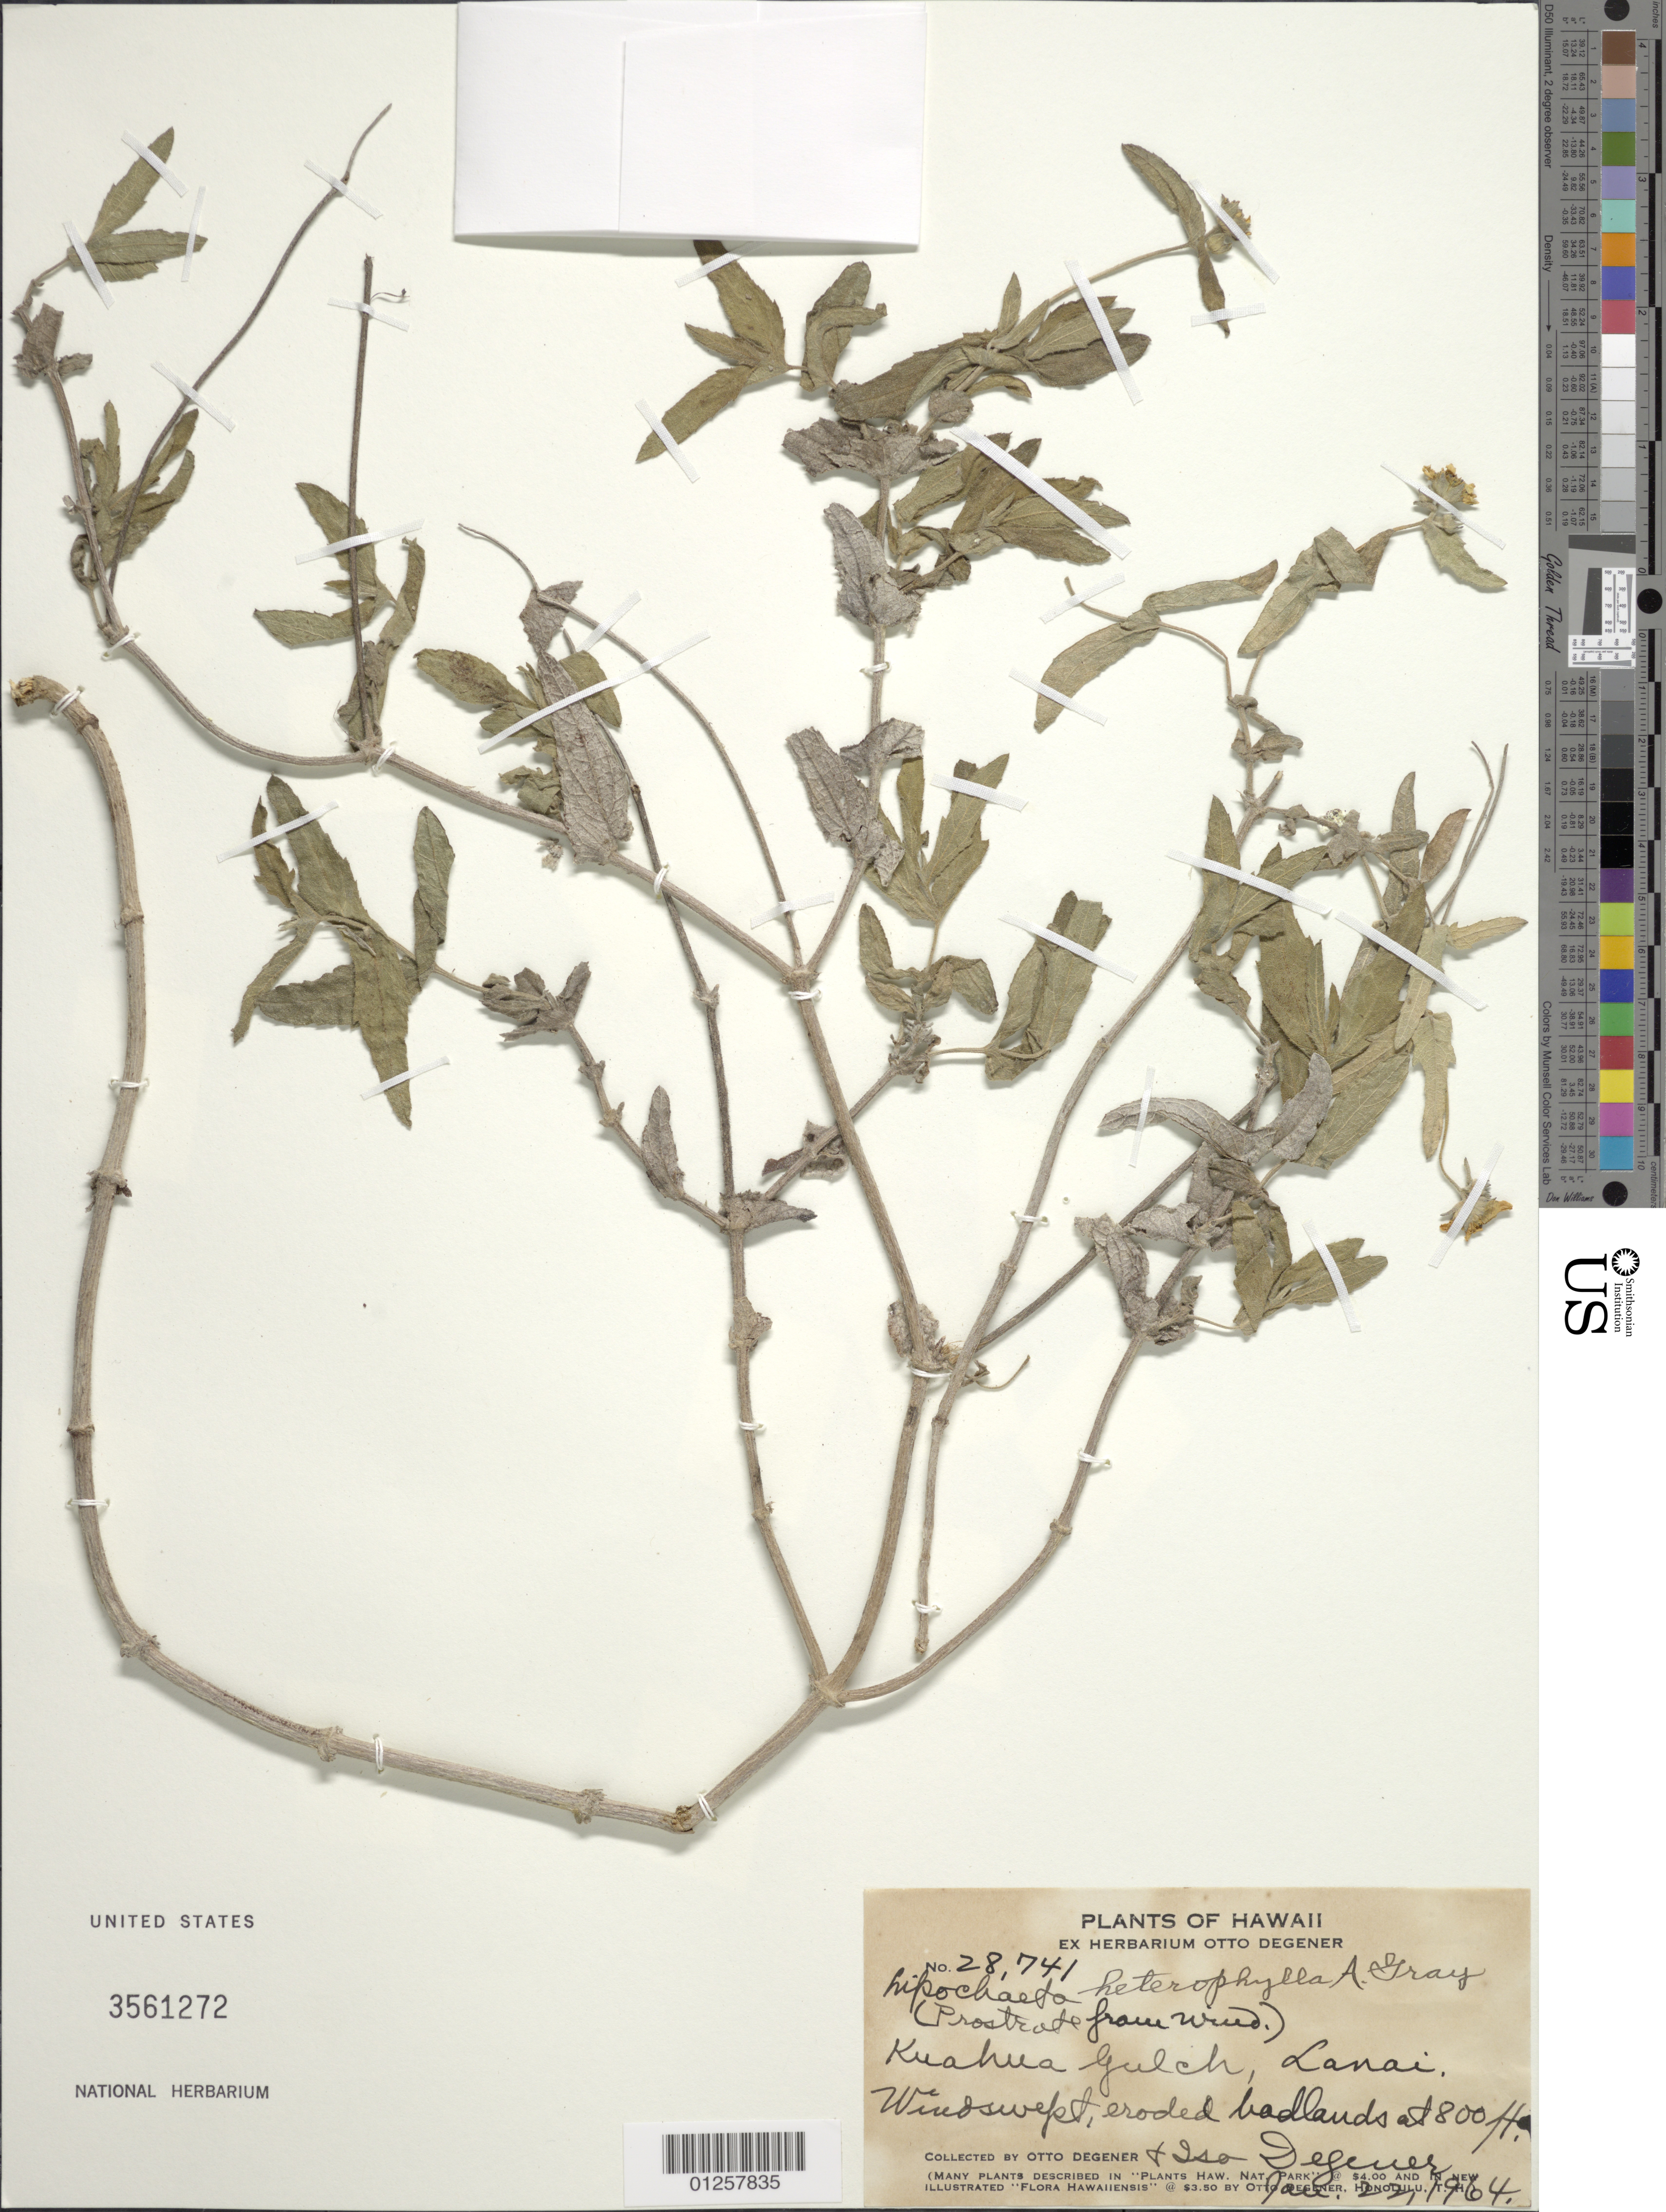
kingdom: Plantae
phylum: Tracheophyta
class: Magnoliopsida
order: Asterales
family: Asteraceae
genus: Lipochaeta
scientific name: Lipochaeta heterophylla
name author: A. Gray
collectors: O. Degener & I. Degener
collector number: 28741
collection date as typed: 22 Jan 1964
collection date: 1964-01-22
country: United States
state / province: Hawaii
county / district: Maui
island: Lana'i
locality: Kuahua Gulch.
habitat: Windswept, eroded badlands.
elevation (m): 244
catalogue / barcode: US 3561272